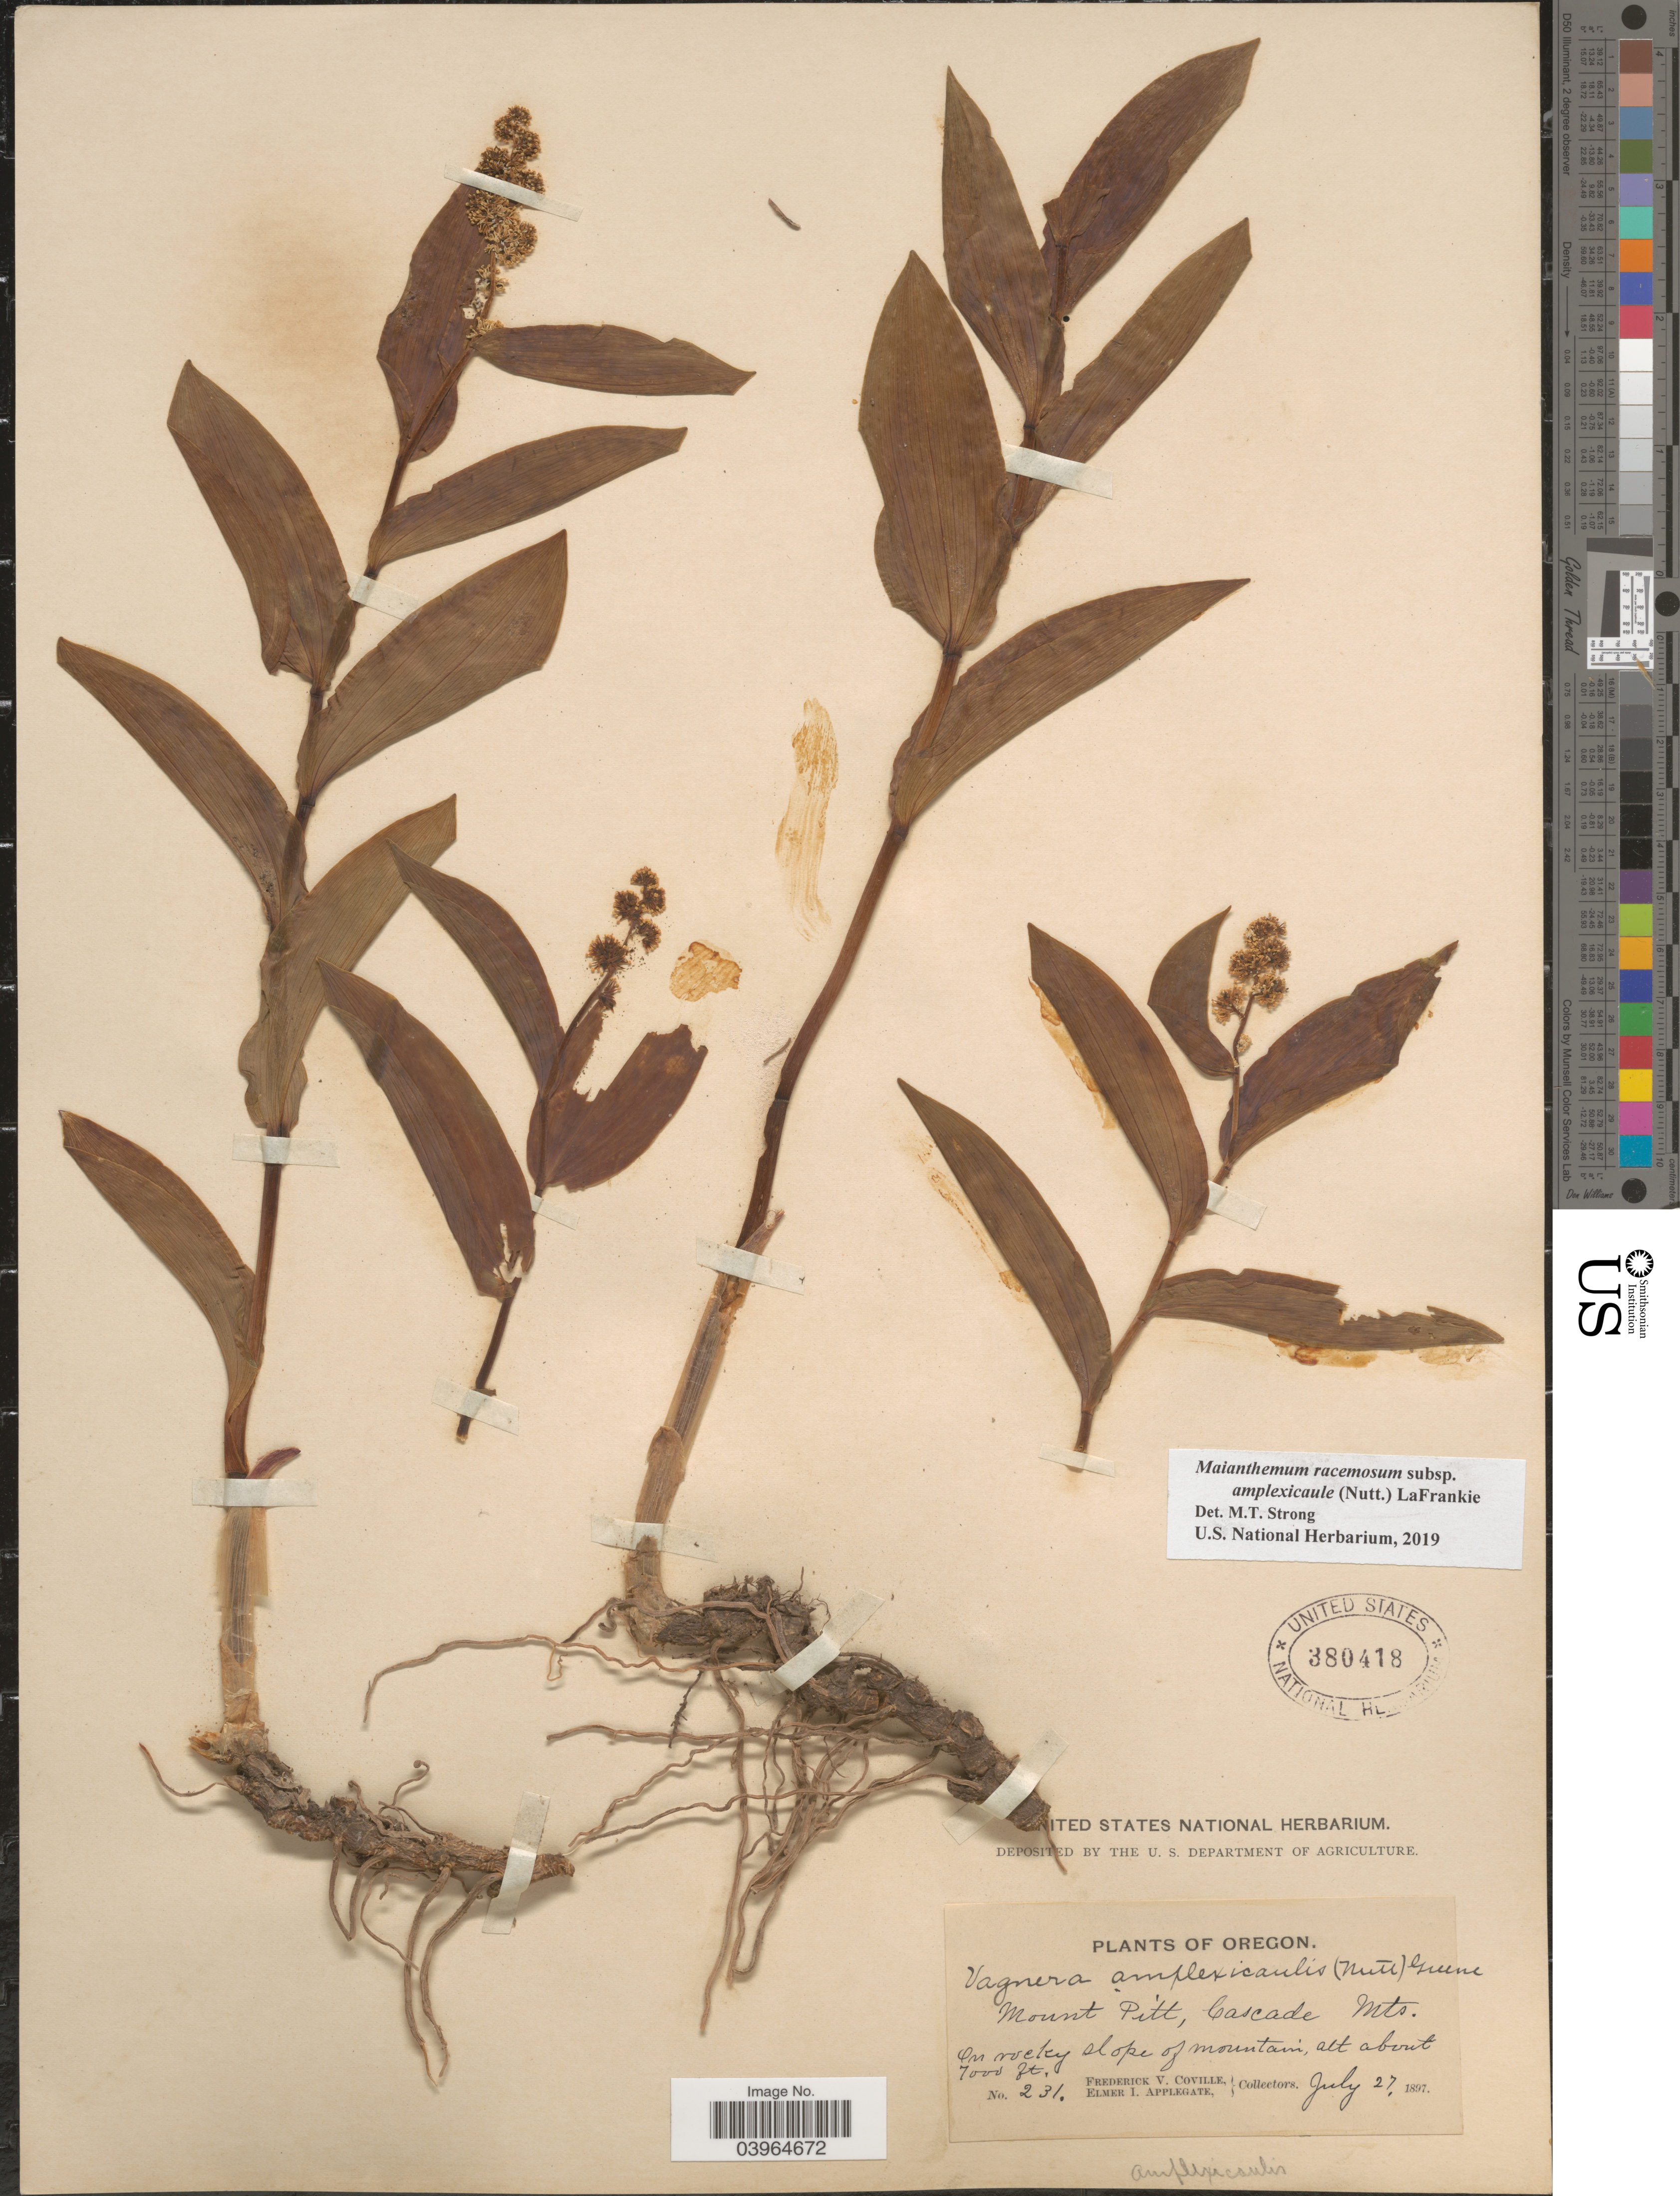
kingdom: Plantae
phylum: Tracheophyta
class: Liliopsida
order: Asparagales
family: Asparagaceae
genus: Maianthemum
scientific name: Maianthemum racemosum subsp. amplexicaule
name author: (Nutt.) LaFrankie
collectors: F. V. Coville & E. I. Applegate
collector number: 231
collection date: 1897-07-27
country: United States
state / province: Oregon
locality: Mount Pitt, Cascade Mts. On rocky slope of mountain.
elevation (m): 2134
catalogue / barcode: US 380418